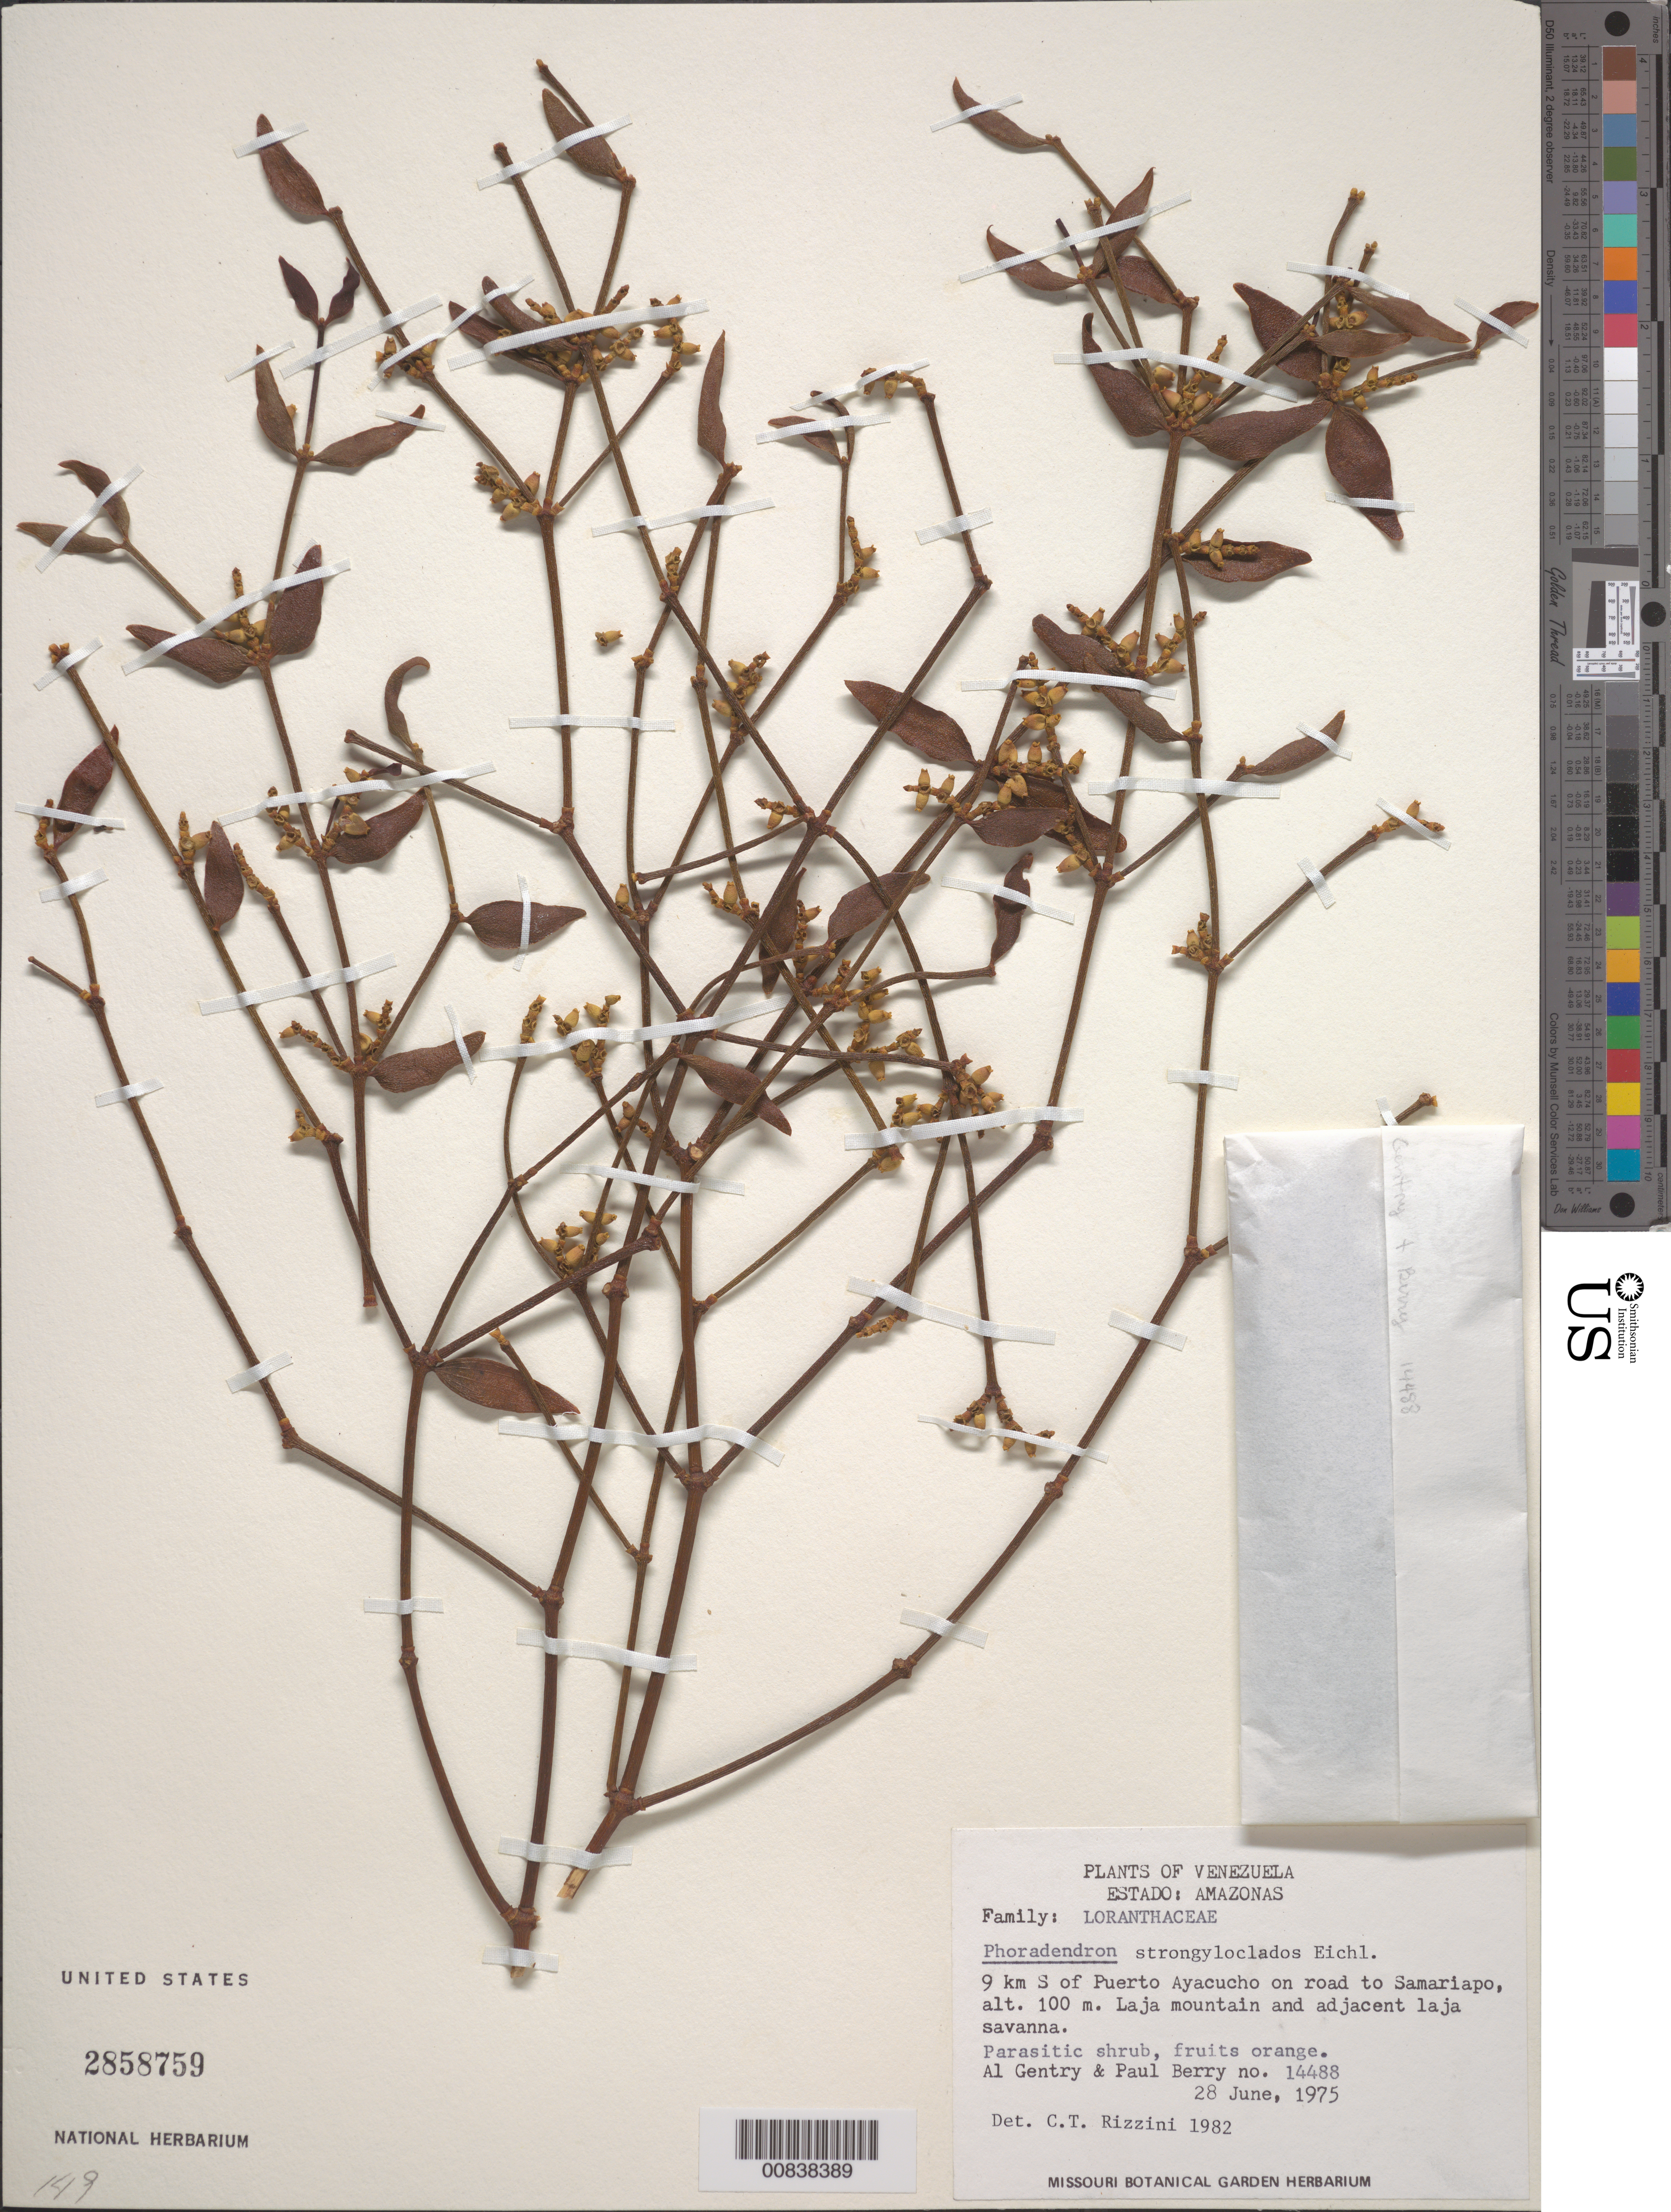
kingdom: Plantae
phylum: Tracheophyta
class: Magnoliopsida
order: Santalales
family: Viscaceae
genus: Phoradendron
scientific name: Phoradendron strongyloclados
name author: Eichler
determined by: Rizzini, Carlos T.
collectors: A. H. Gentry & P. Berry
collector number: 14488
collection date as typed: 28-Jun-75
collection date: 1975-06-28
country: Venezuela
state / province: Amazonas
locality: Puerto Ayacucho, 9 km S of on road to Samariapo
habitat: Laja mountain and adjacent laja savanna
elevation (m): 100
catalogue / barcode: US 2858759